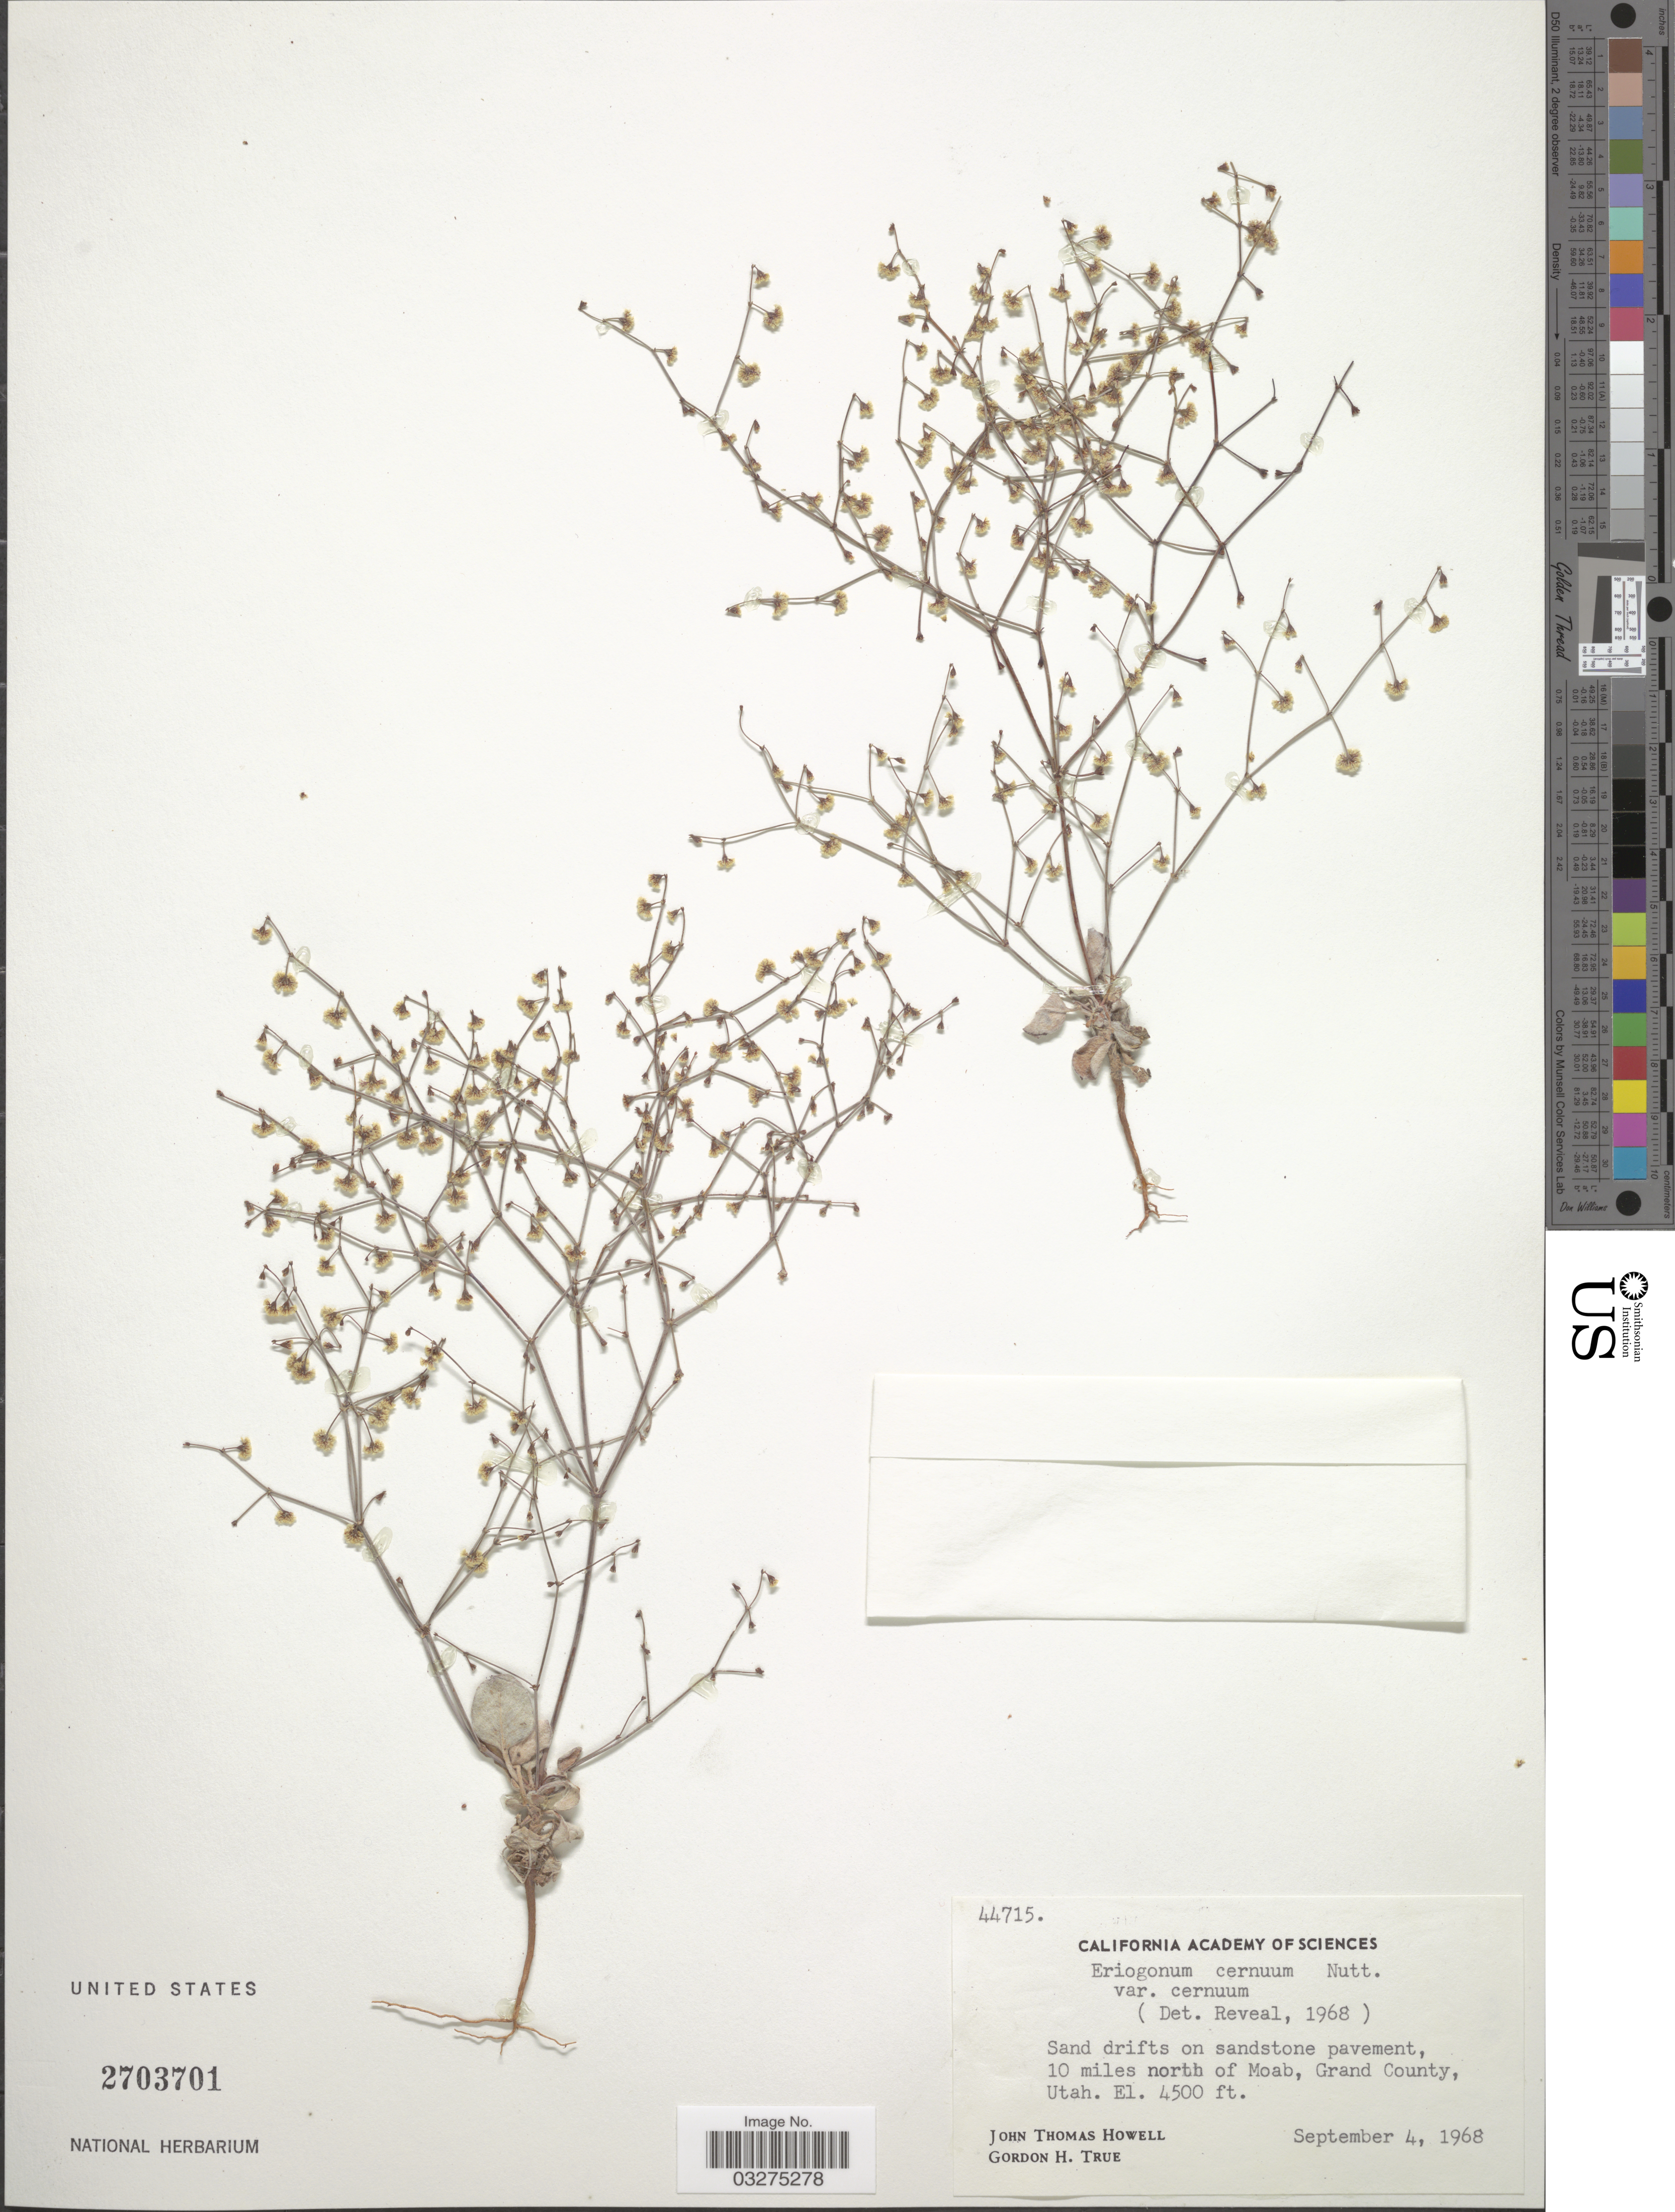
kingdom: Plantae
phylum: Tracheophyta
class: Magnoliopsida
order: Caryophyllales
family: Polygonaceae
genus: Eriogonum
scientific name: Eriogonum cernuum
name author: Nutt.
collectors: J. T. Howell & G. H. True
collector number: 44715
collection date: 1968-09-04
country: United States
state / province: Utah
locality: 10 miles north of Moab, Grand County.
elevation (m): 1372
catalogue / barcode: US 2703701